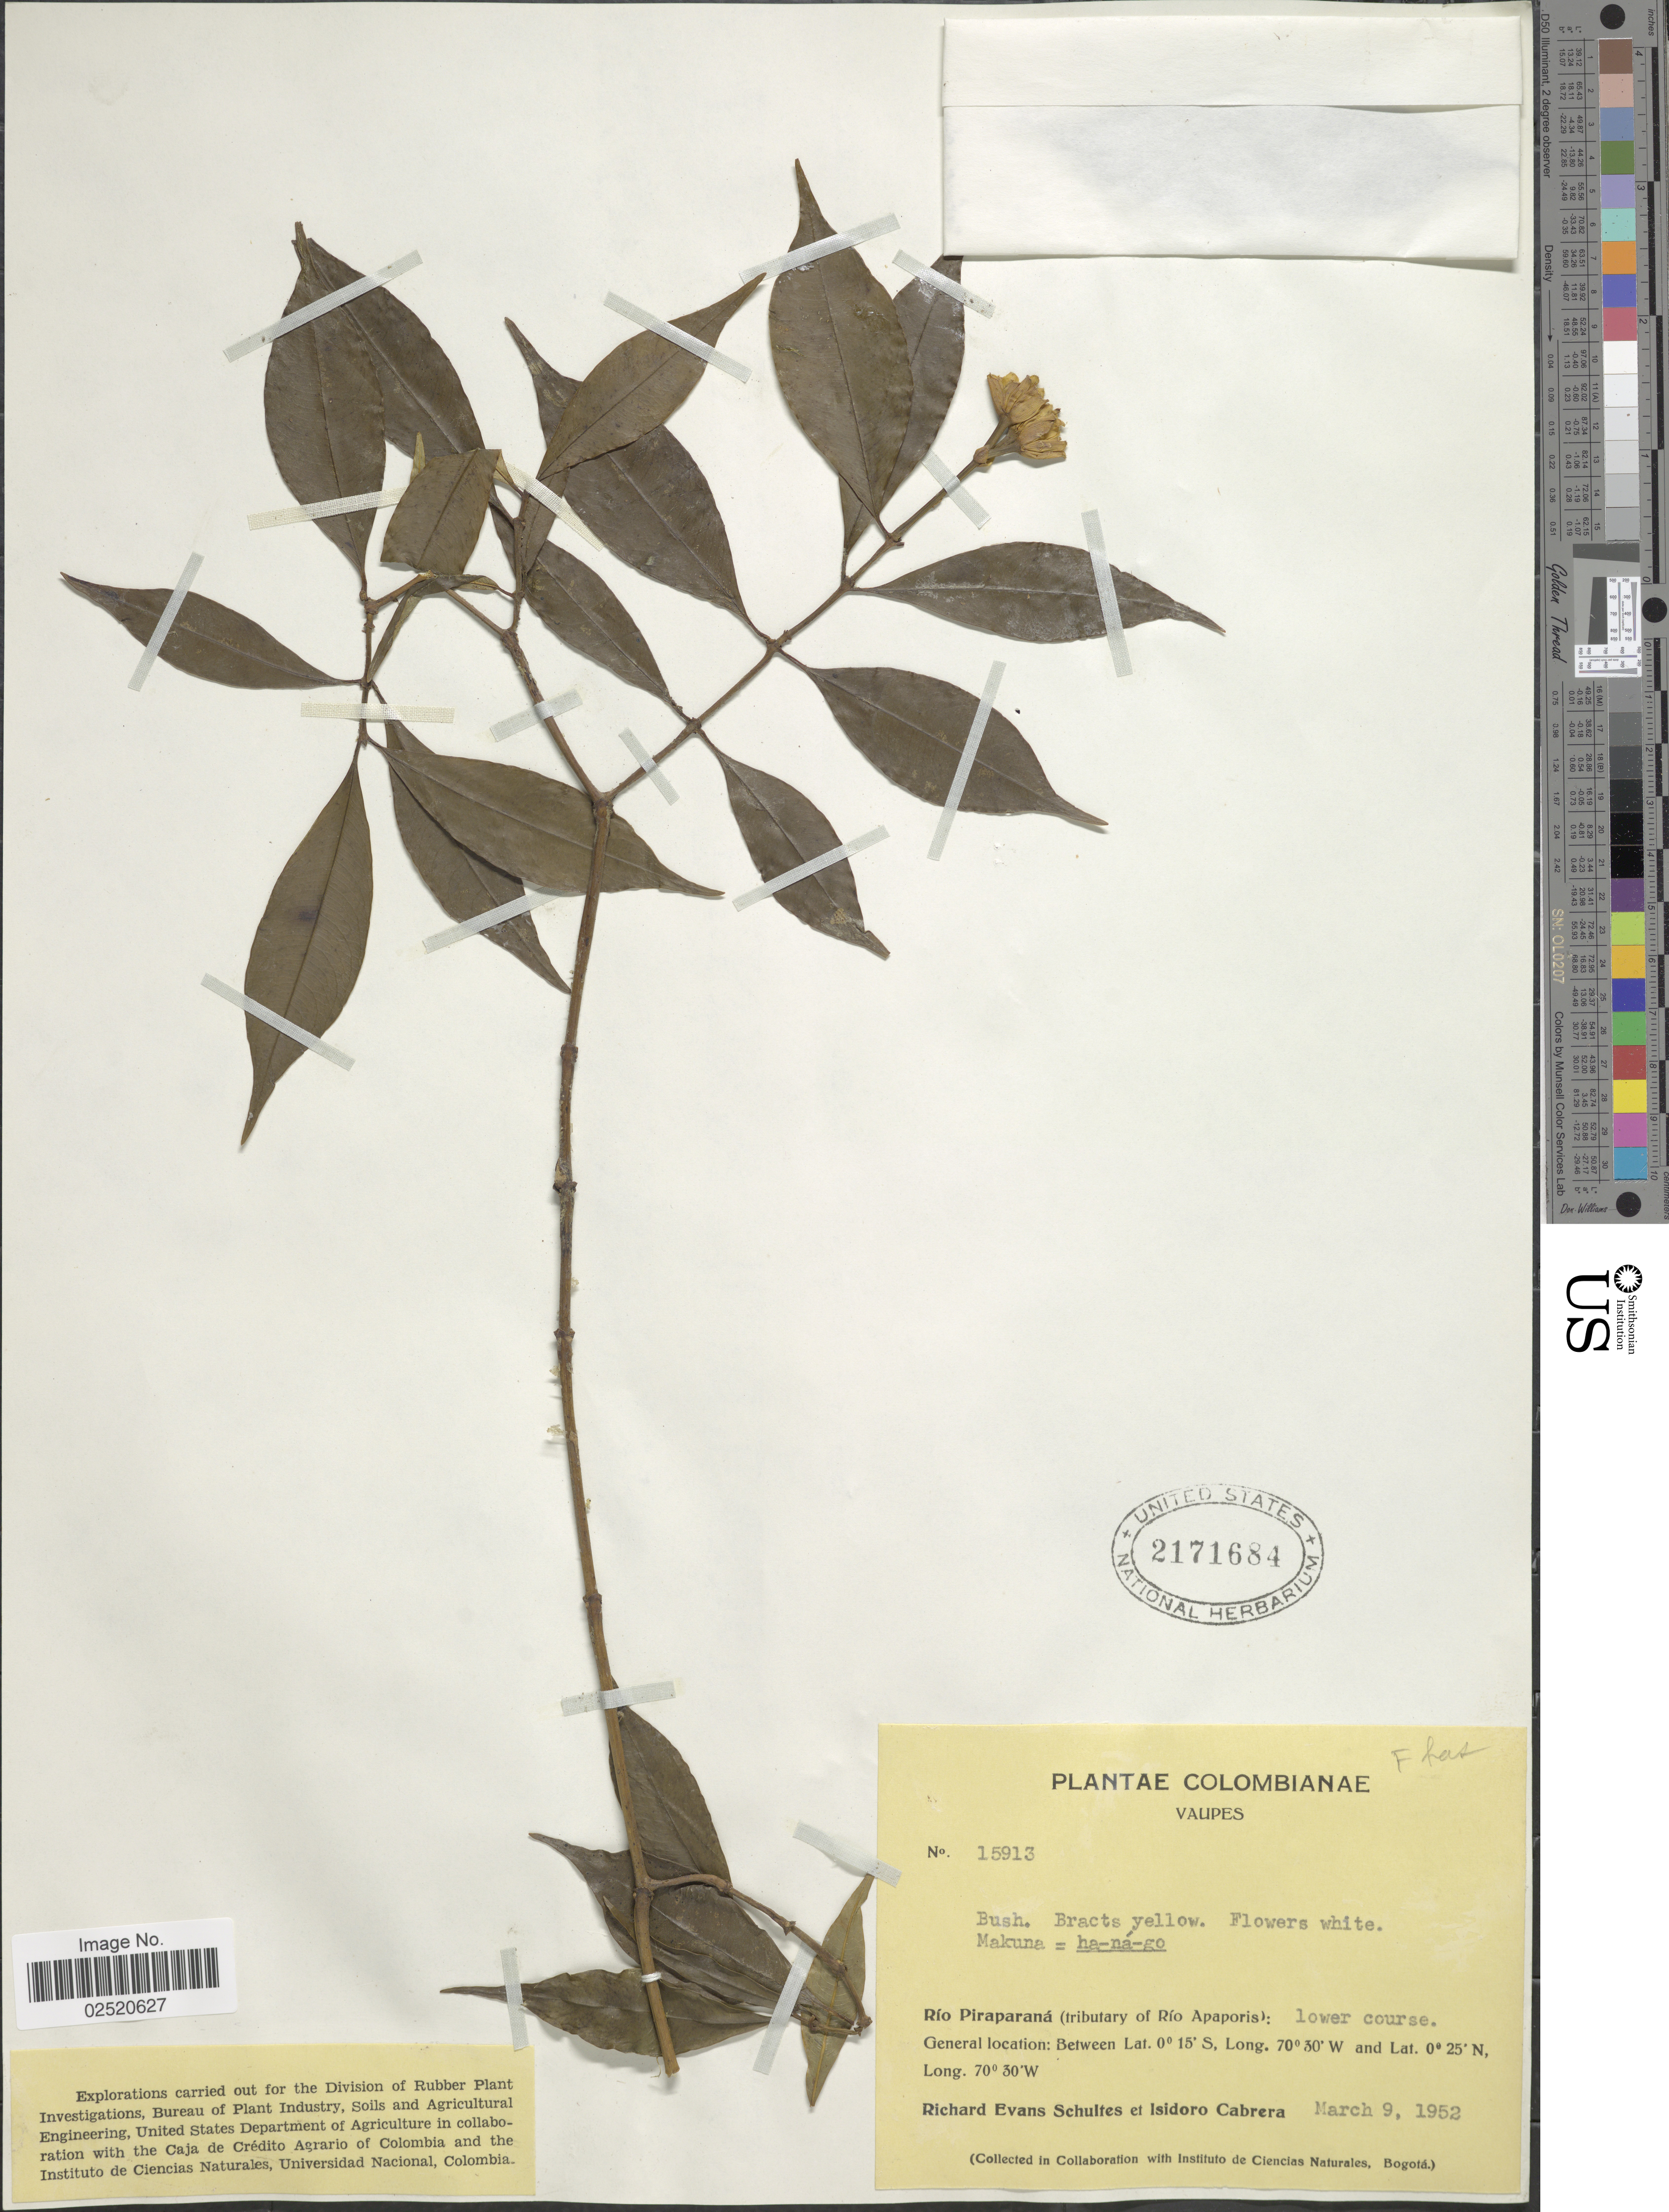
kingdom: Plantae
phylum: Tracheophyta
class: Magnoliopsida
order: Gentianales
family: Rubiaceae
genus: Psychotria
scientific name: Psychotria sp.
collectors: R. E. Schultes & I. Cabrera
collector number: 15913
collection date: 1952-03-09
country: Colombia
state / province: Vaupés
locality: Río Piraparaná (tributary of Río Apaporis)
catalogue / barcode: US 2171684